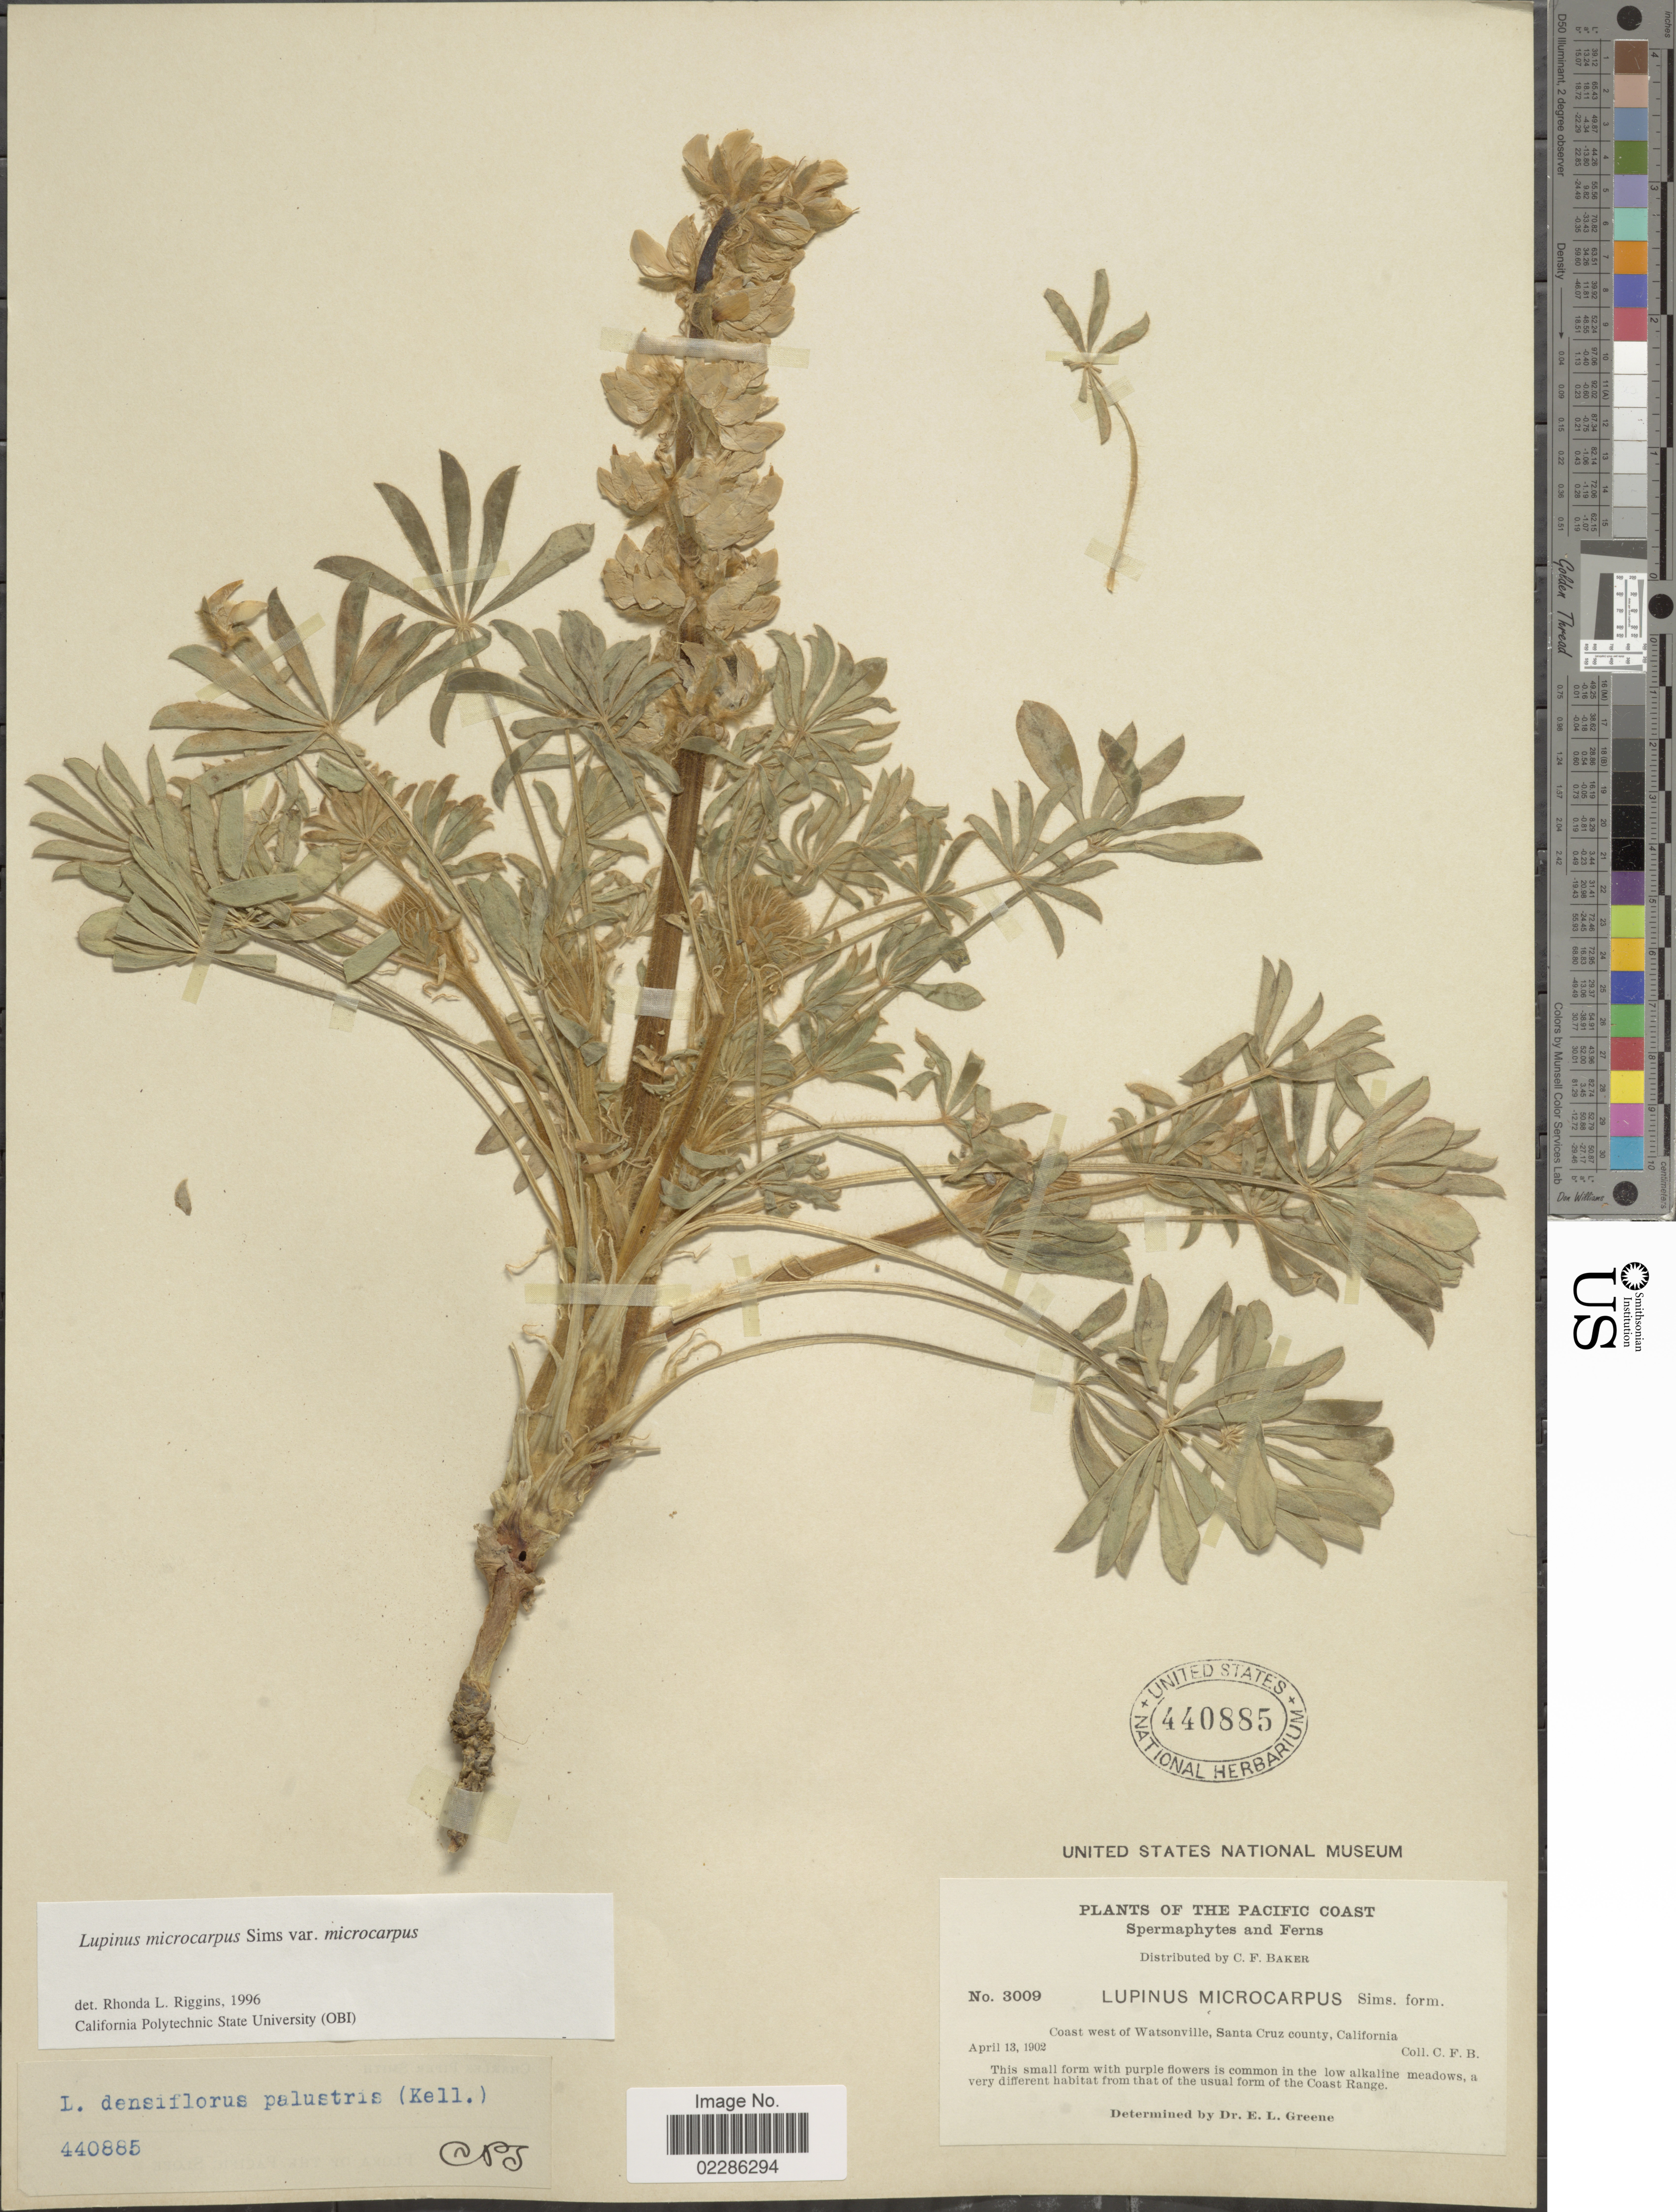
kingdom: Plantae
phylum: Tracheophyta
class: Magnoliopsida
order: Fabales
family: Fabaceae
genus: Lupinus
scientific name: Lupinus microcarpus var. microcarpus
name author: Sims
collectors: C. F. Baker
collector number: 3009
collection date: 1902-04-13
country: United States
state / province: California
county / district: Santa Cruz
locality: The Pacific Coast, Spermaphytes and Ferns, Coast west of Watsonville, Santa Cruz county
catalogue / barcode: US 440885